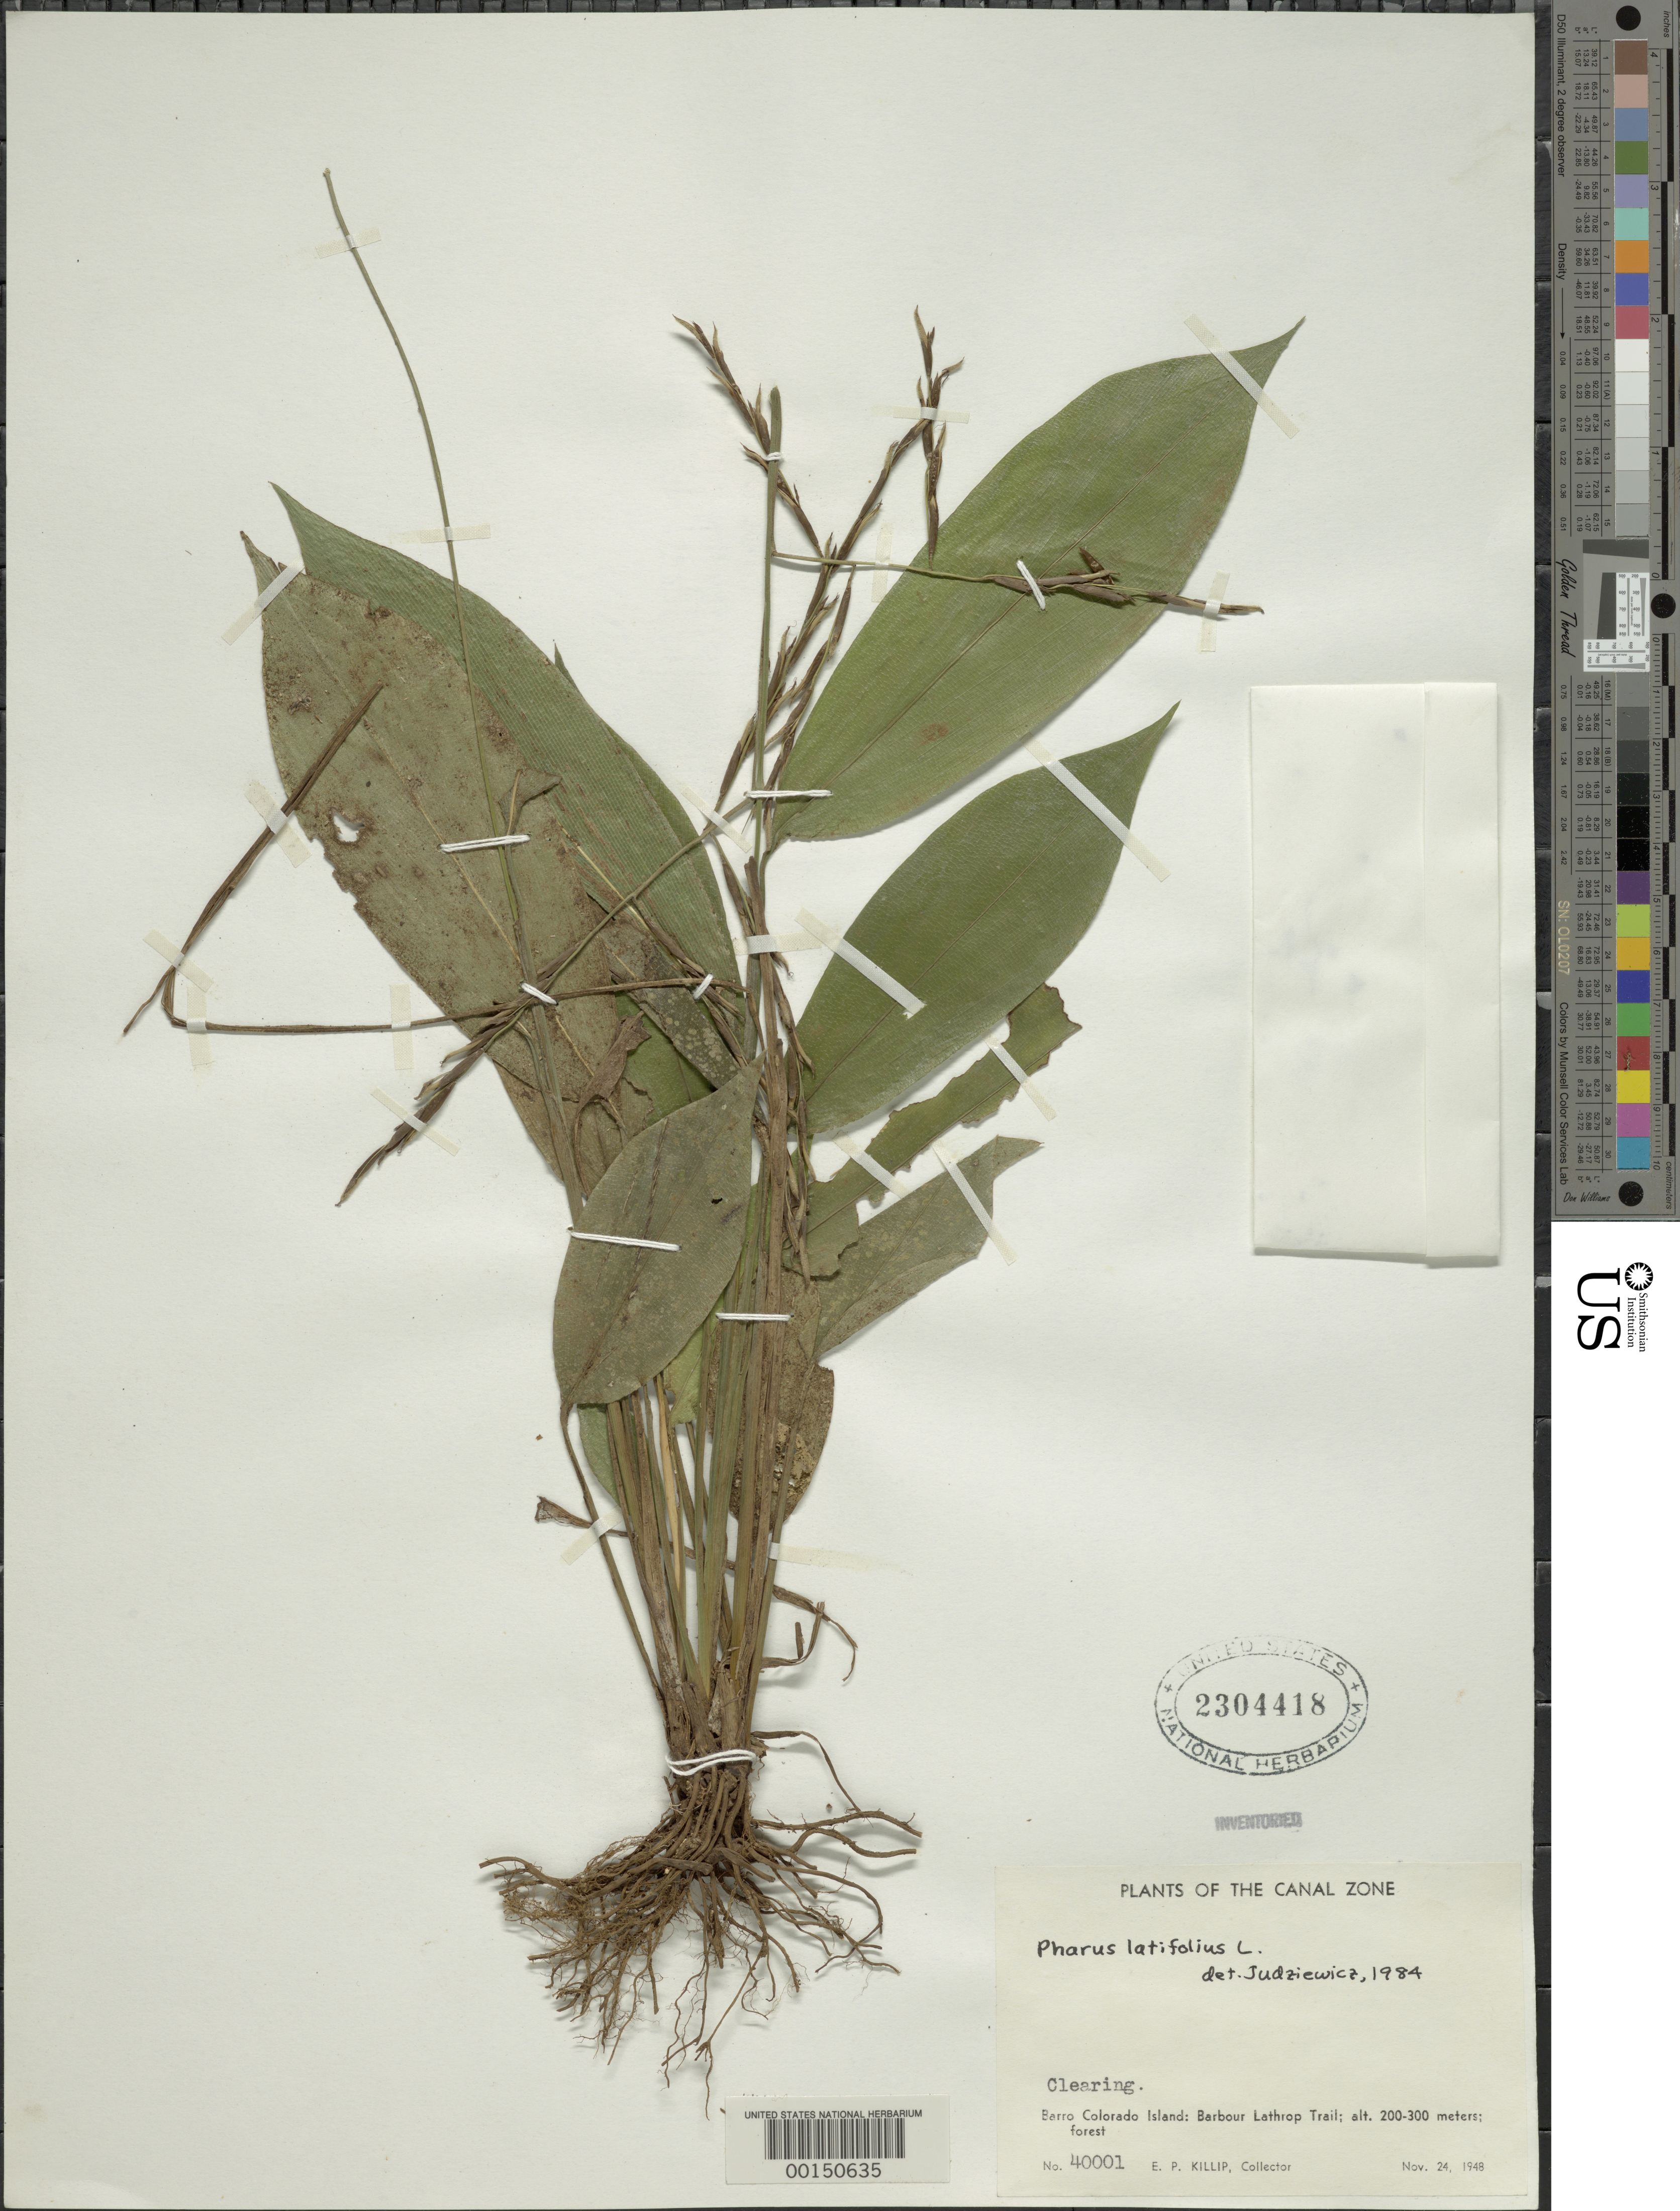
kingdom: Plantae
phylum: Tracheophyta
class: Liliopsida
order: Poales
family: Poaceae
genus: Pharus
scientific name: Pharus latifolius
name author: L.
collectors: E. P. Killip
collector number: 40001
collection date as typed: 24 Nov 1948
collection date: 1948-11-24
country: Panama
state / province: Panamá Oeste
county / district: Canal Zone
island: Barro Colorado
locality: Barro Colorado I.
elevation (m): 200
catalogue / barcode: US 2304418